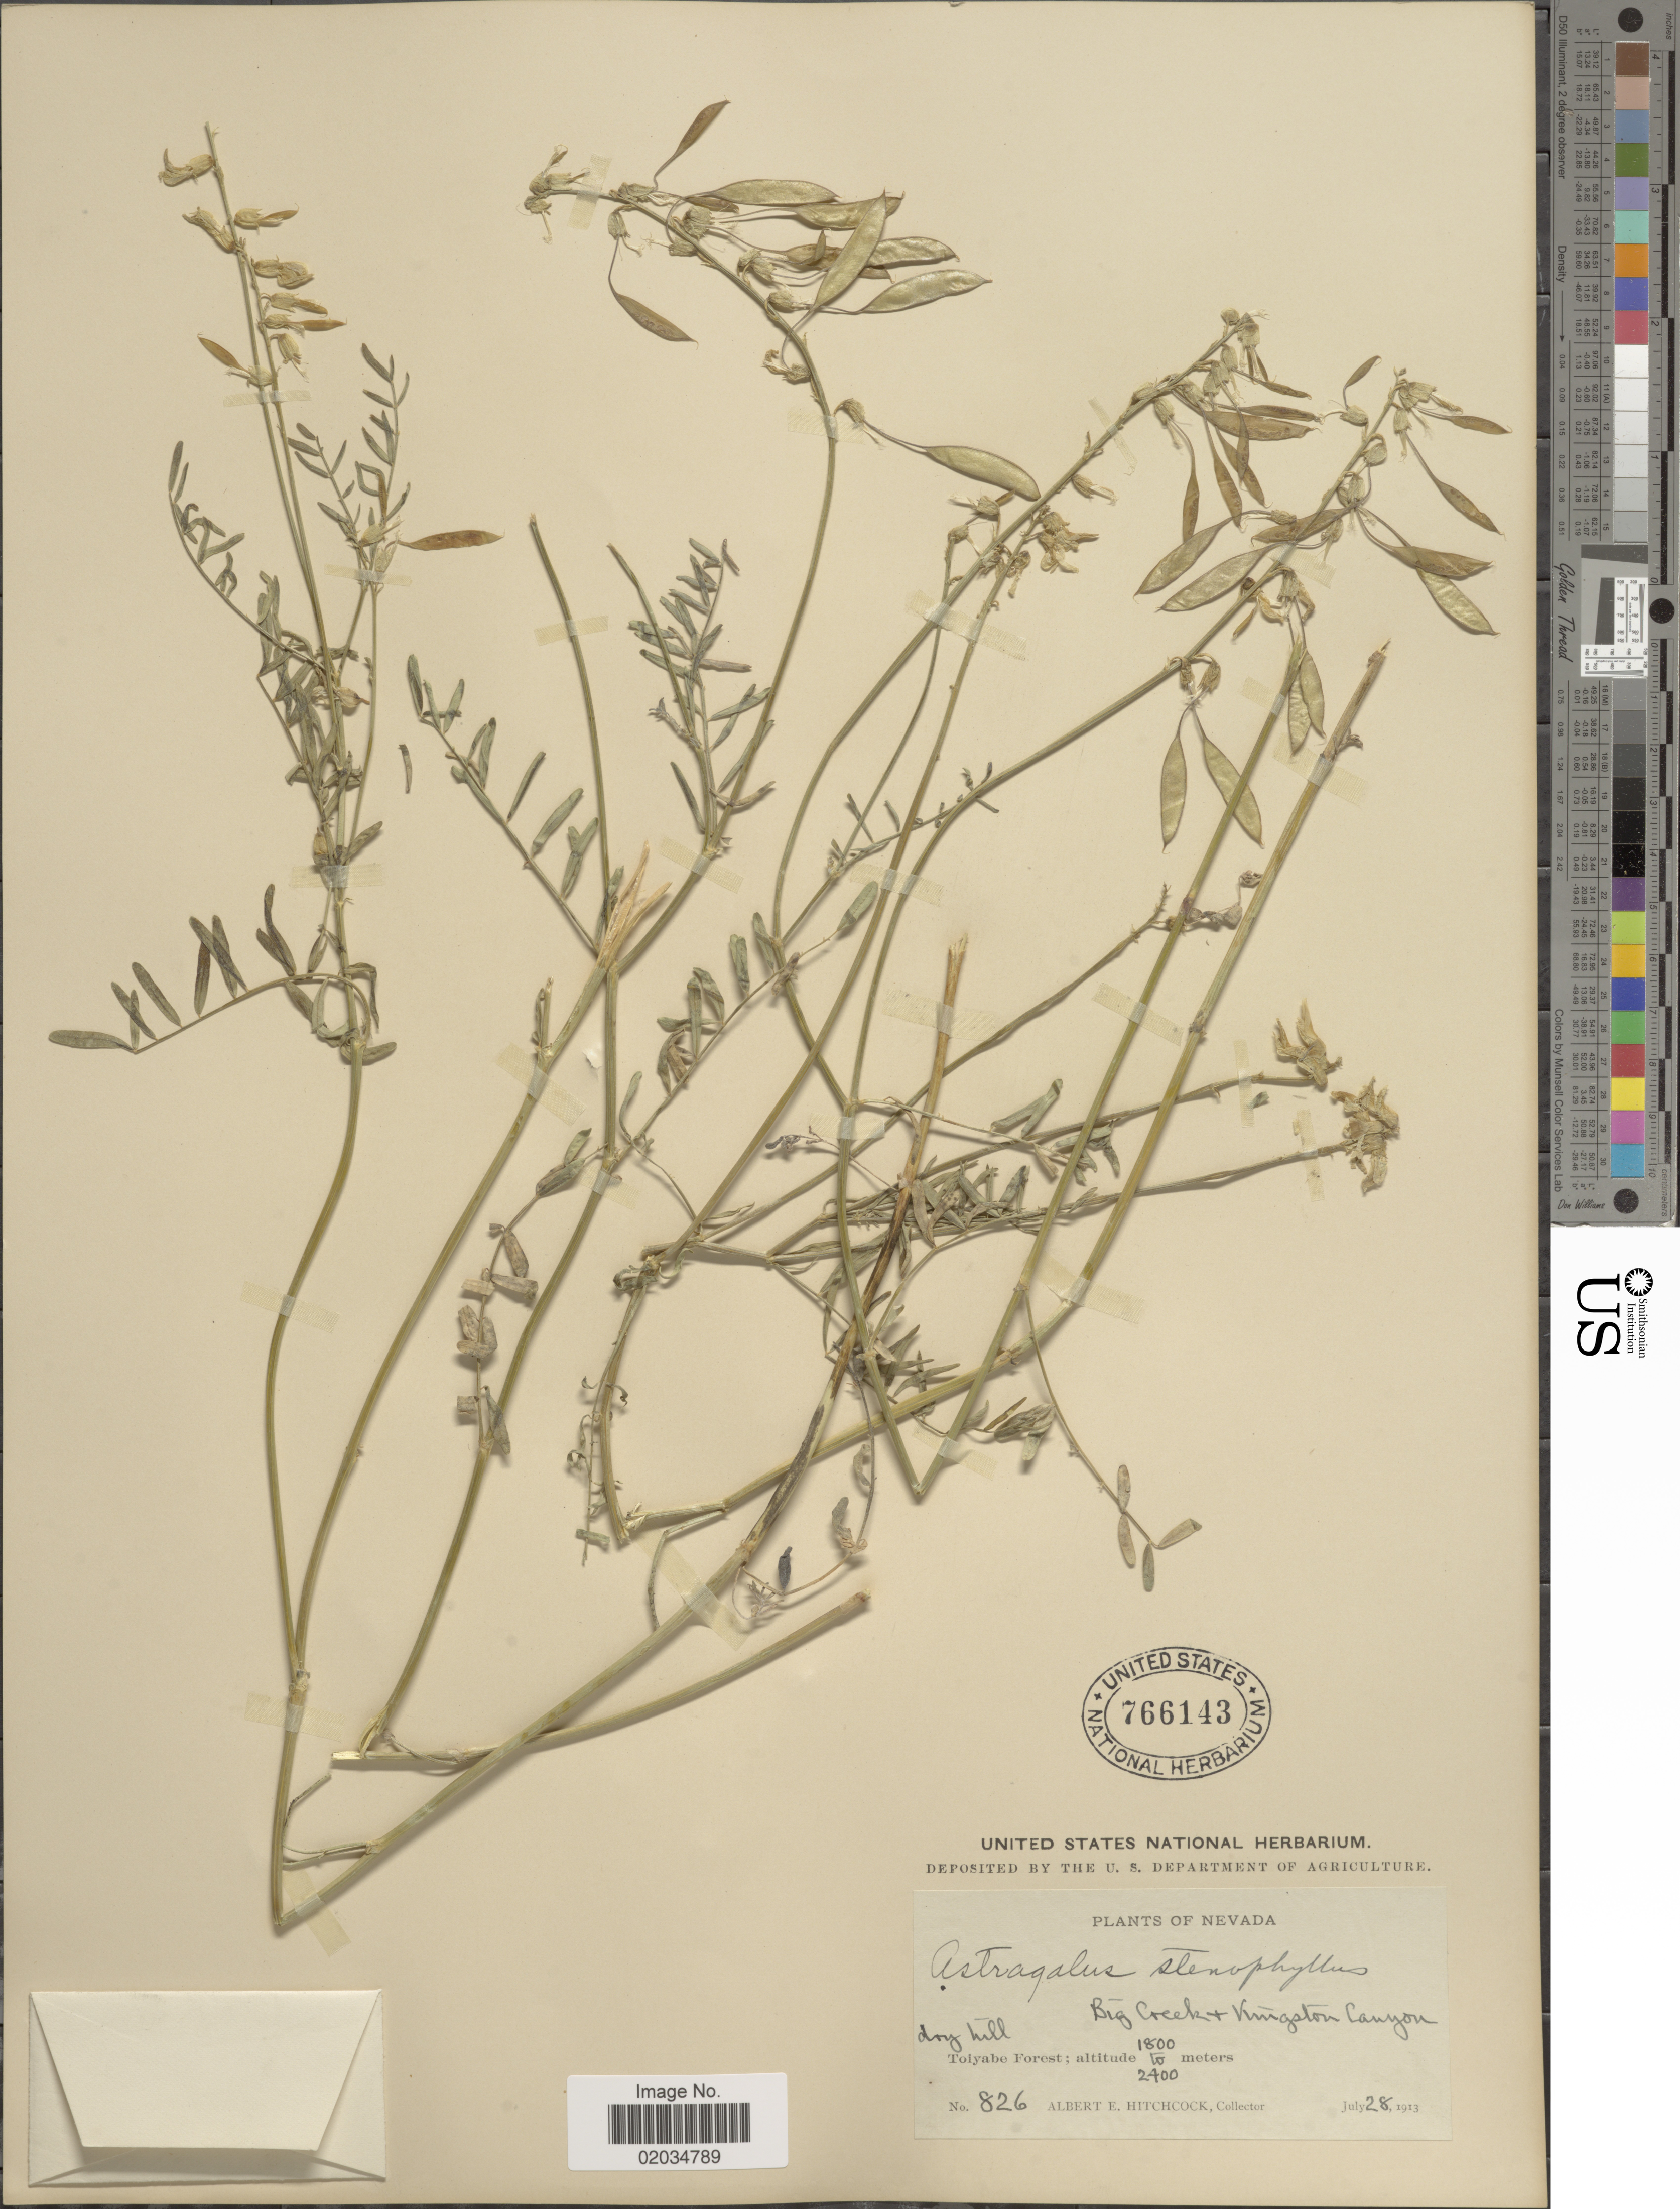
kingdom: Plantae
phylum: Tracheophyta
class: Magnoliopsida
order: Fabales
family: Fabaceae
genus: Astragalus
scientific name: Astragalus stenophyllus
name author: Torr. & A. Gray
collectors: A. Hitchcock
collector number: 826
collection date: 1913-07-28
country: United States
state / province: Nevada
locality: Big Creek & Kingston Canyon. Toiyabe Forest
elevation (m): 1800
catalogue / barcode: US 766143